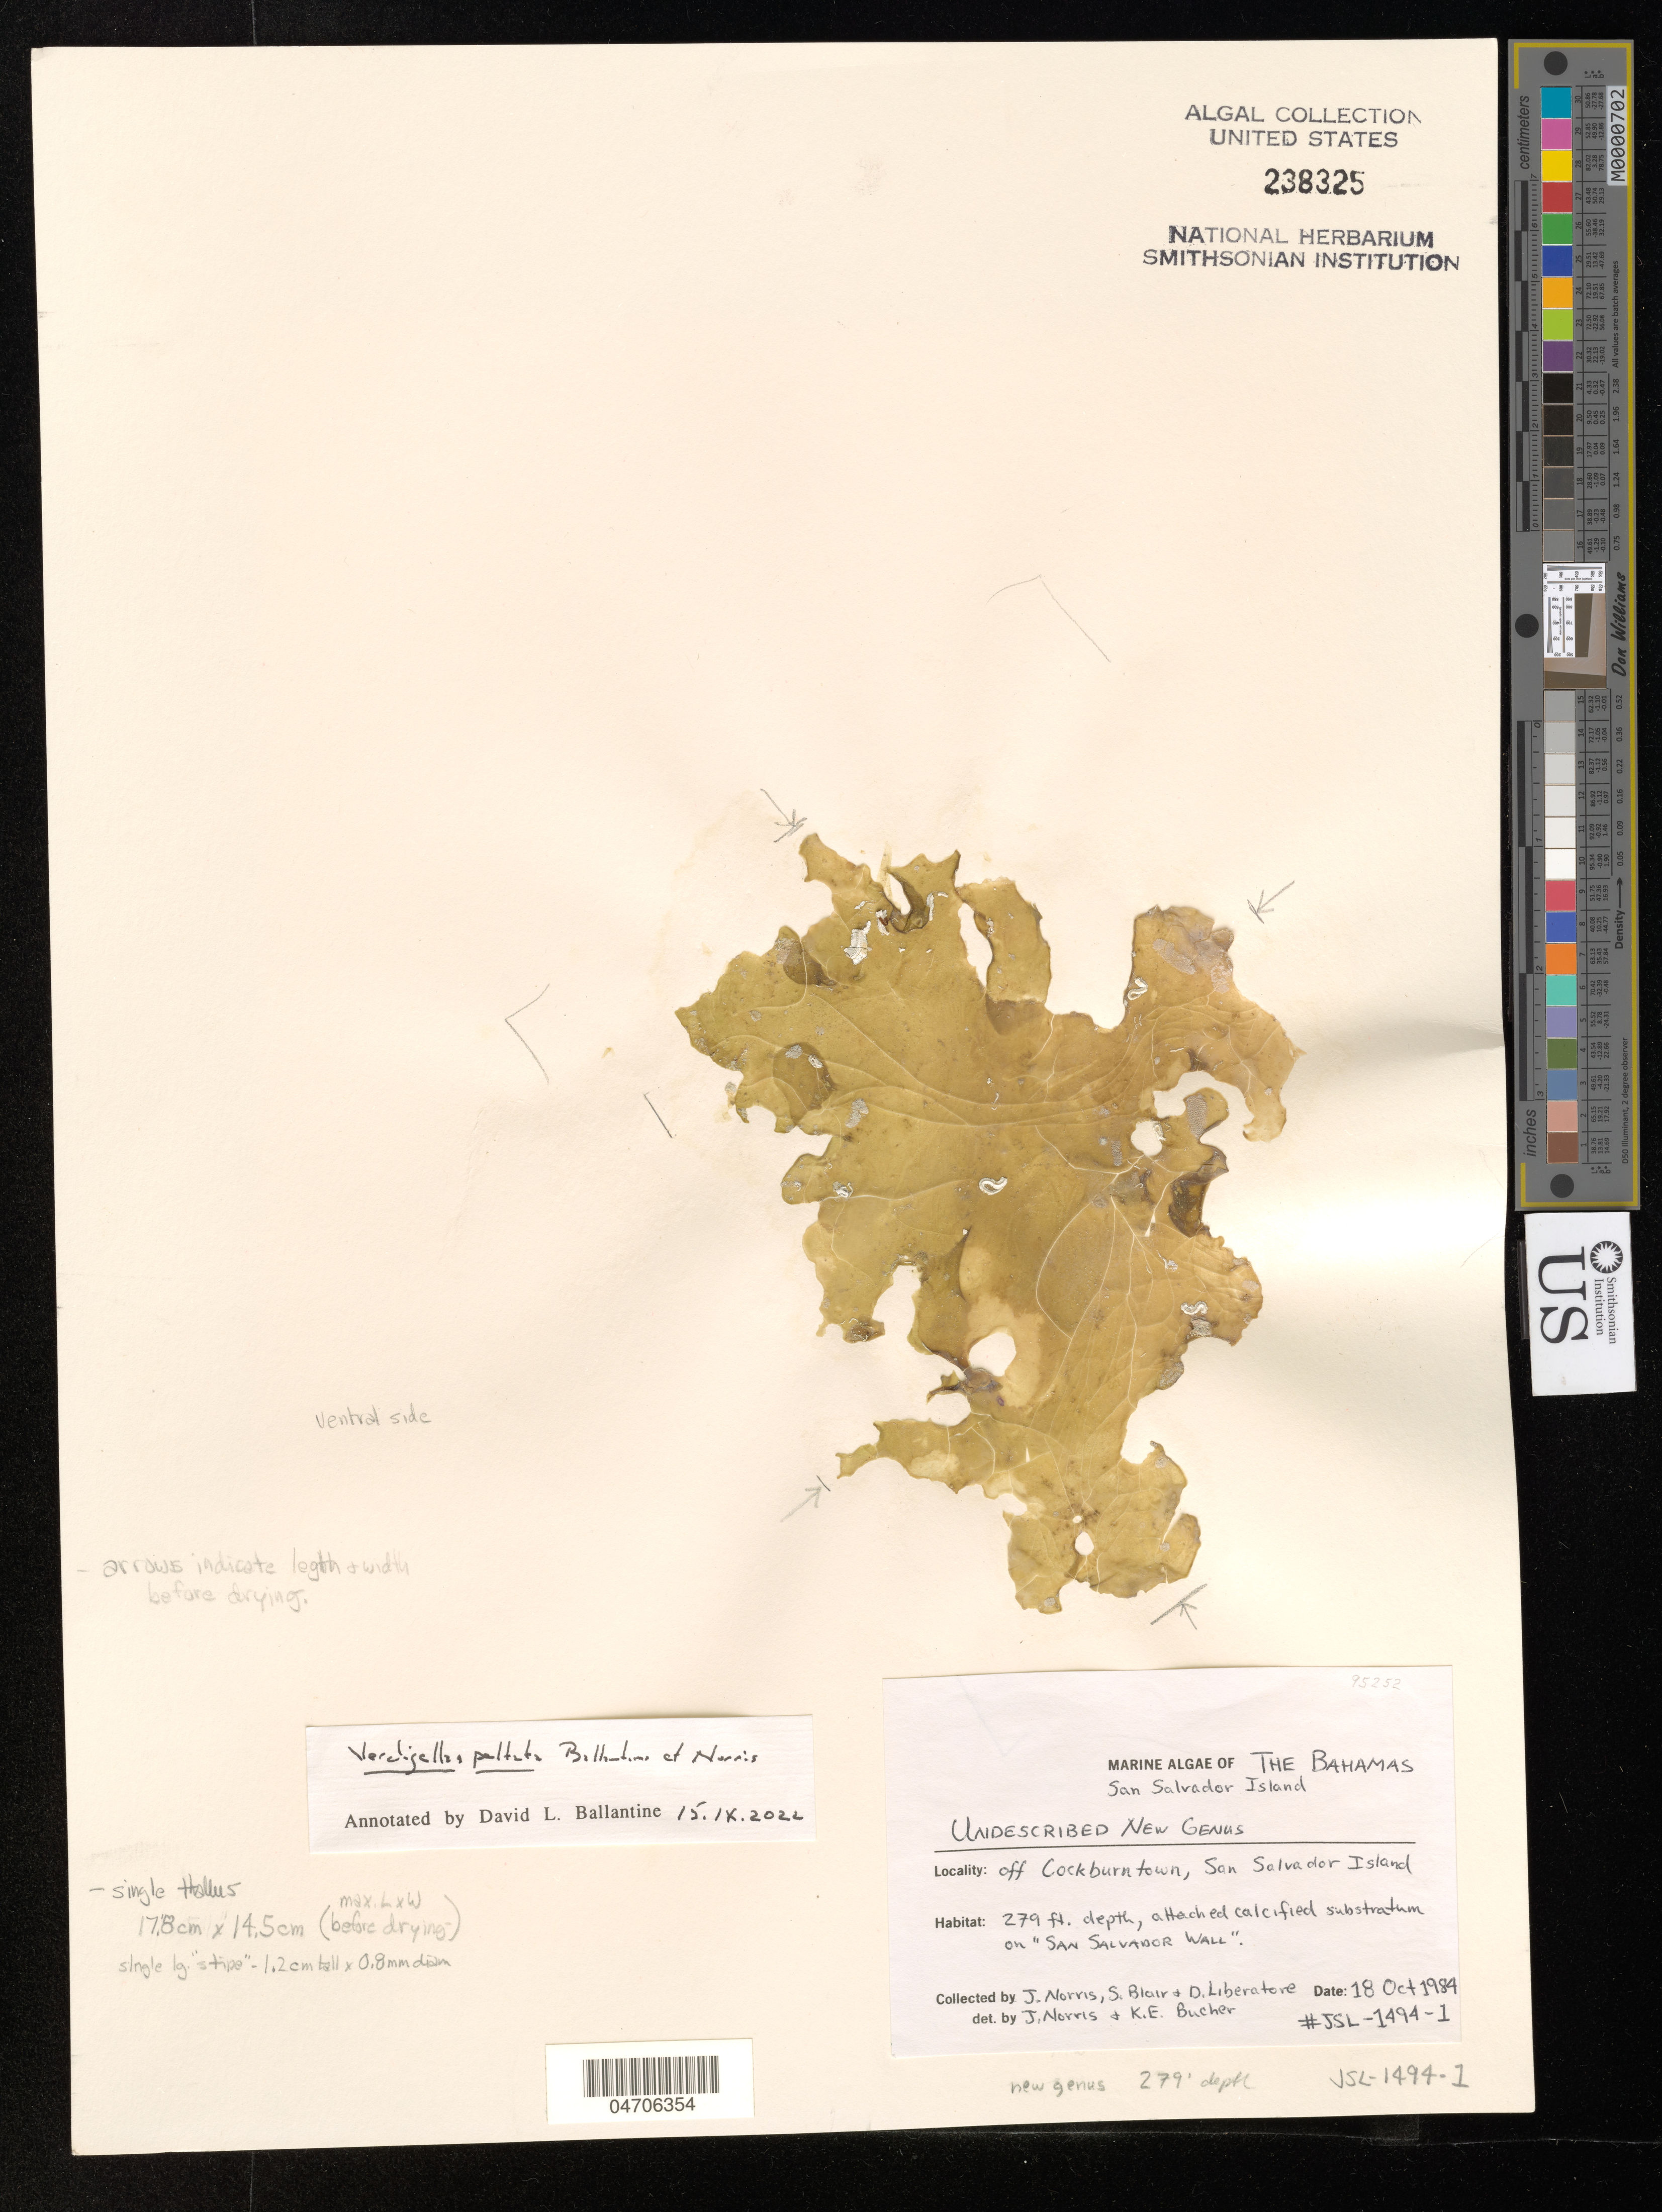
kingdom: Plantae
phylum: Chlorophyta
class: Prasinophyceae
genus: Verdigellas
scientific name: Verdigellas peltata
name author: D.L. Ballant. & J.N. Norris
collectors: J. Norris, S. M. Blair & D. Liberatore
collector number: JSL-1494-1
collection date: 1984-10-18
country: Bahamas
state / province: San Salvador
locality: San Salvador Island. Off Cockburntown.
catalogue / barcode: US 238325